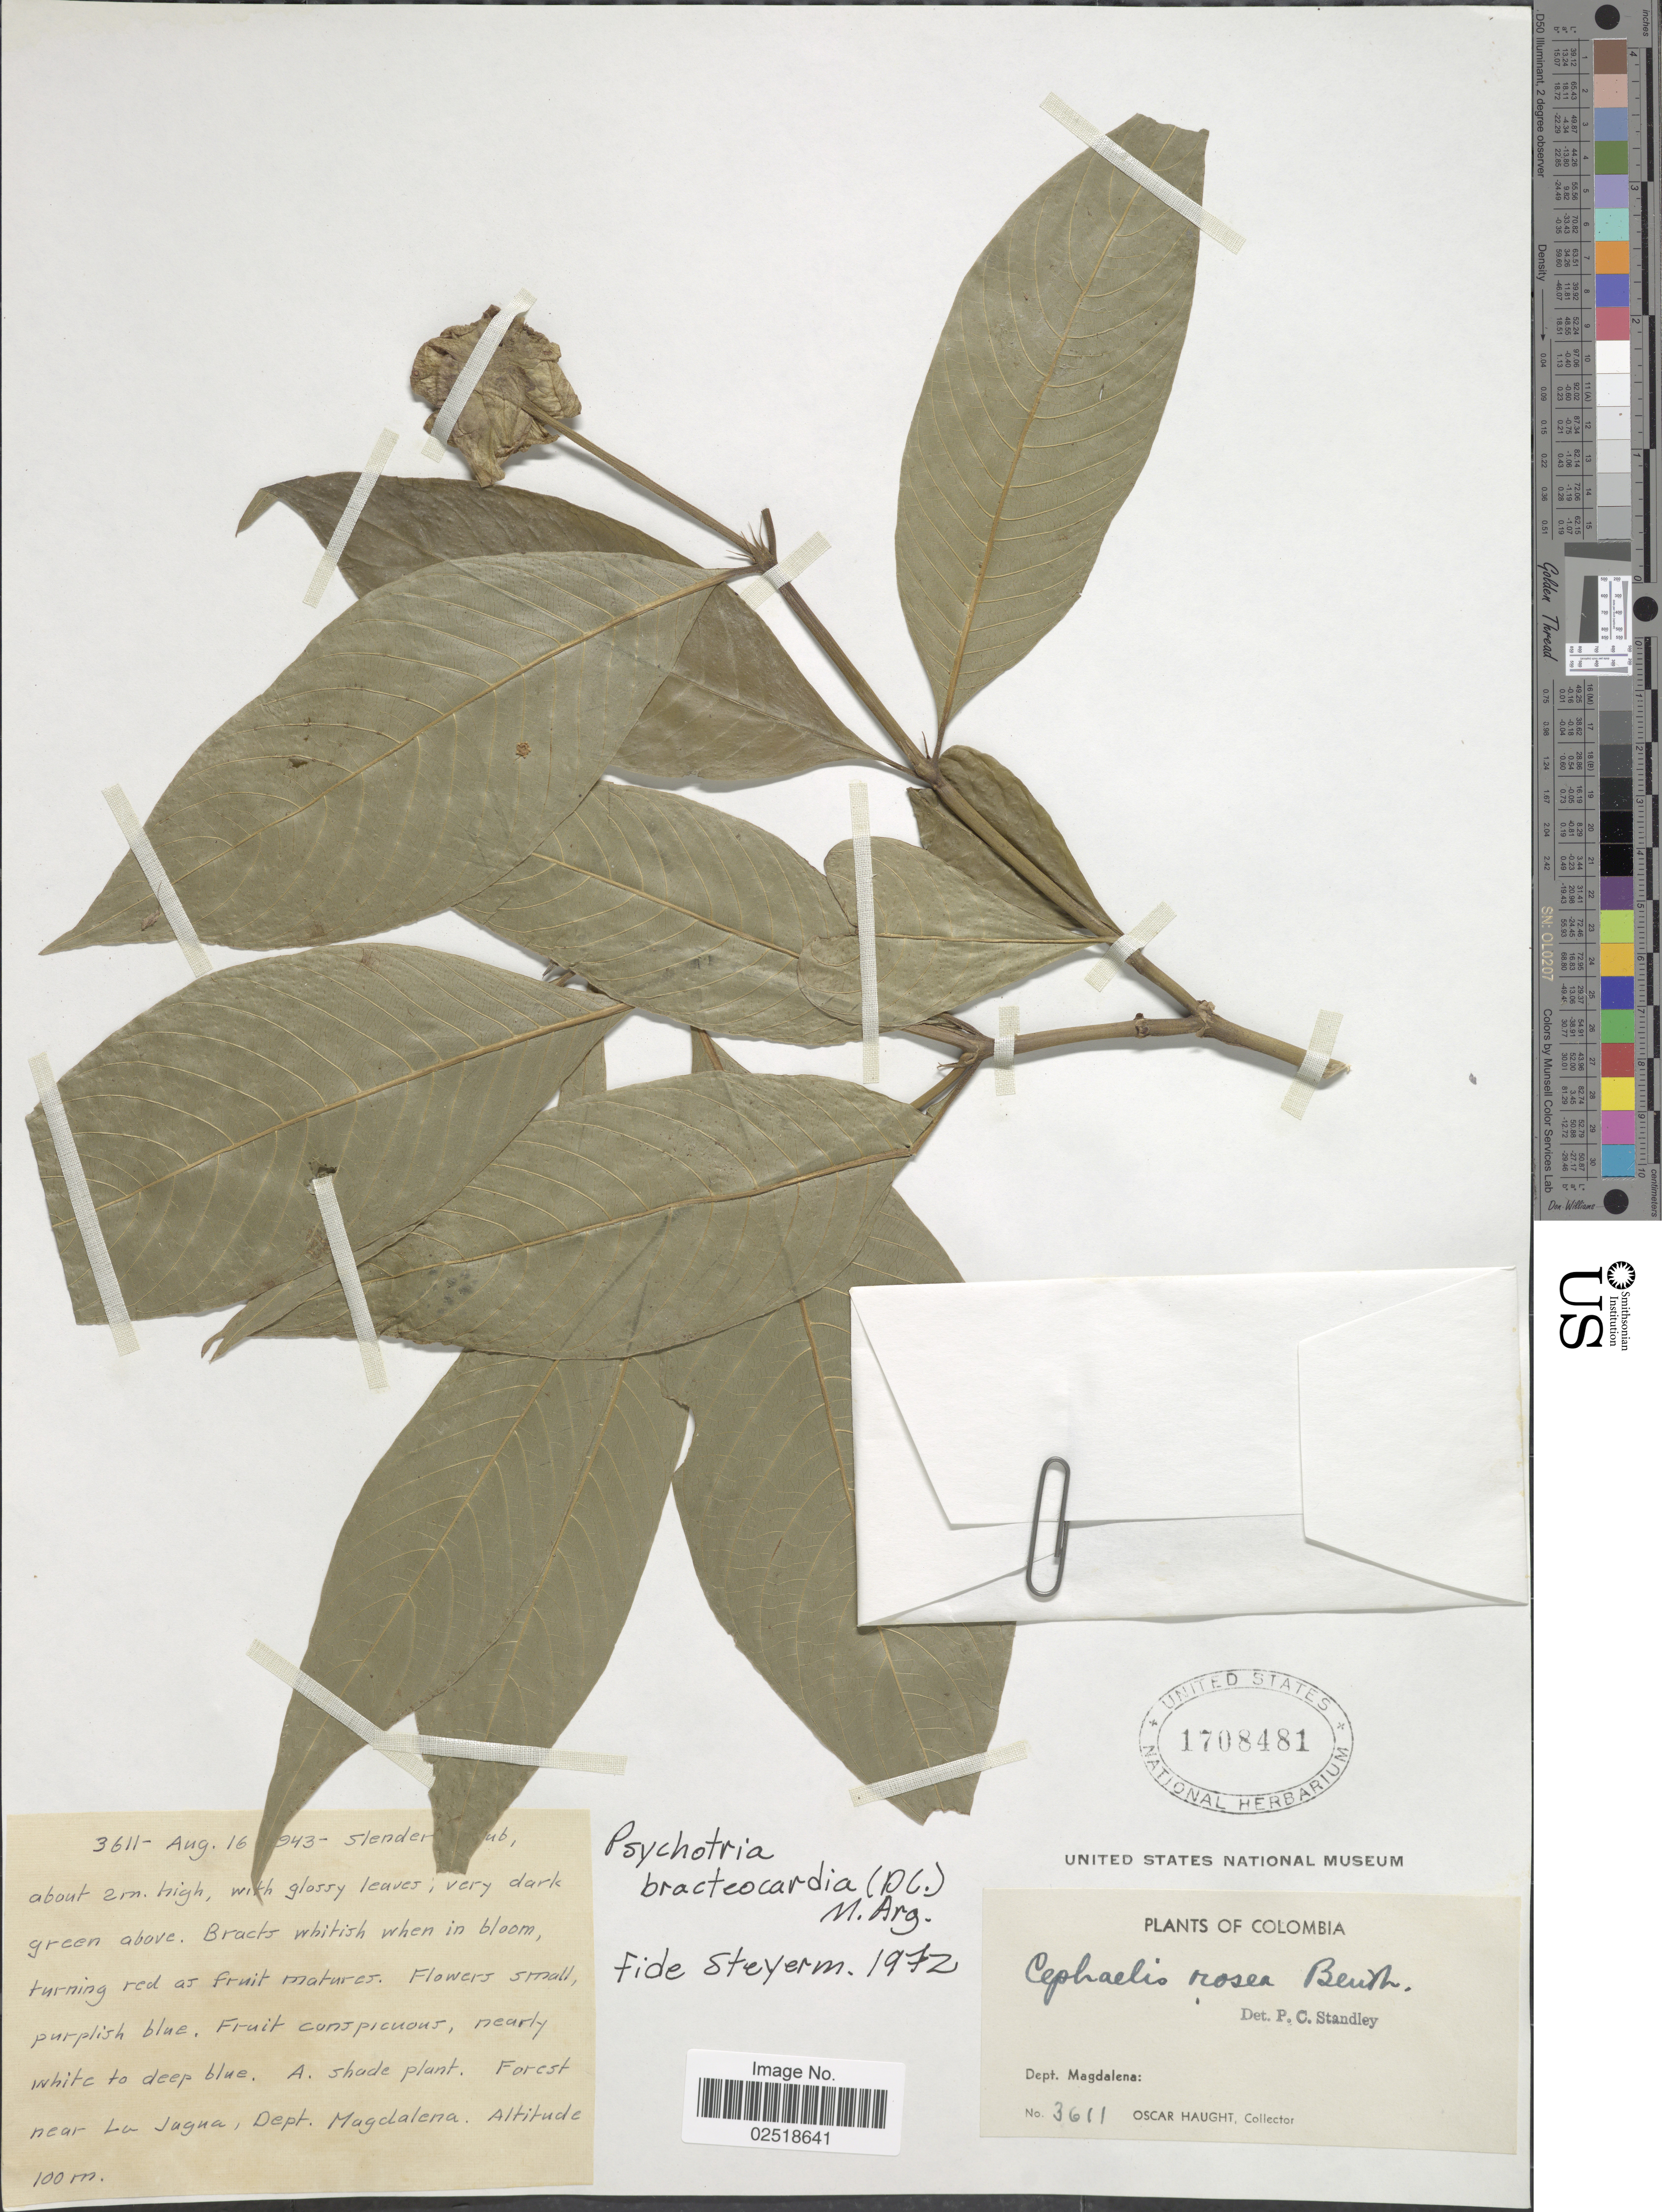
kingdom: Plantae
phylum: Tracheophyta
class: Magnoliopsida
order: Gentianales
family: Rubiaceae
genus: Psychotria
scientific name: Psychotria bracteocardia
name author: (DC.) Müll. Arg.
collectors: O. Haught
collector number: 3611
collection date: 1943-08-16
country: Colombia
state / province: Magdalena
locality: Dept. Magdalena, Forest near La Jugua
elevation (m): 100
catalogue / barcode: US 1708481